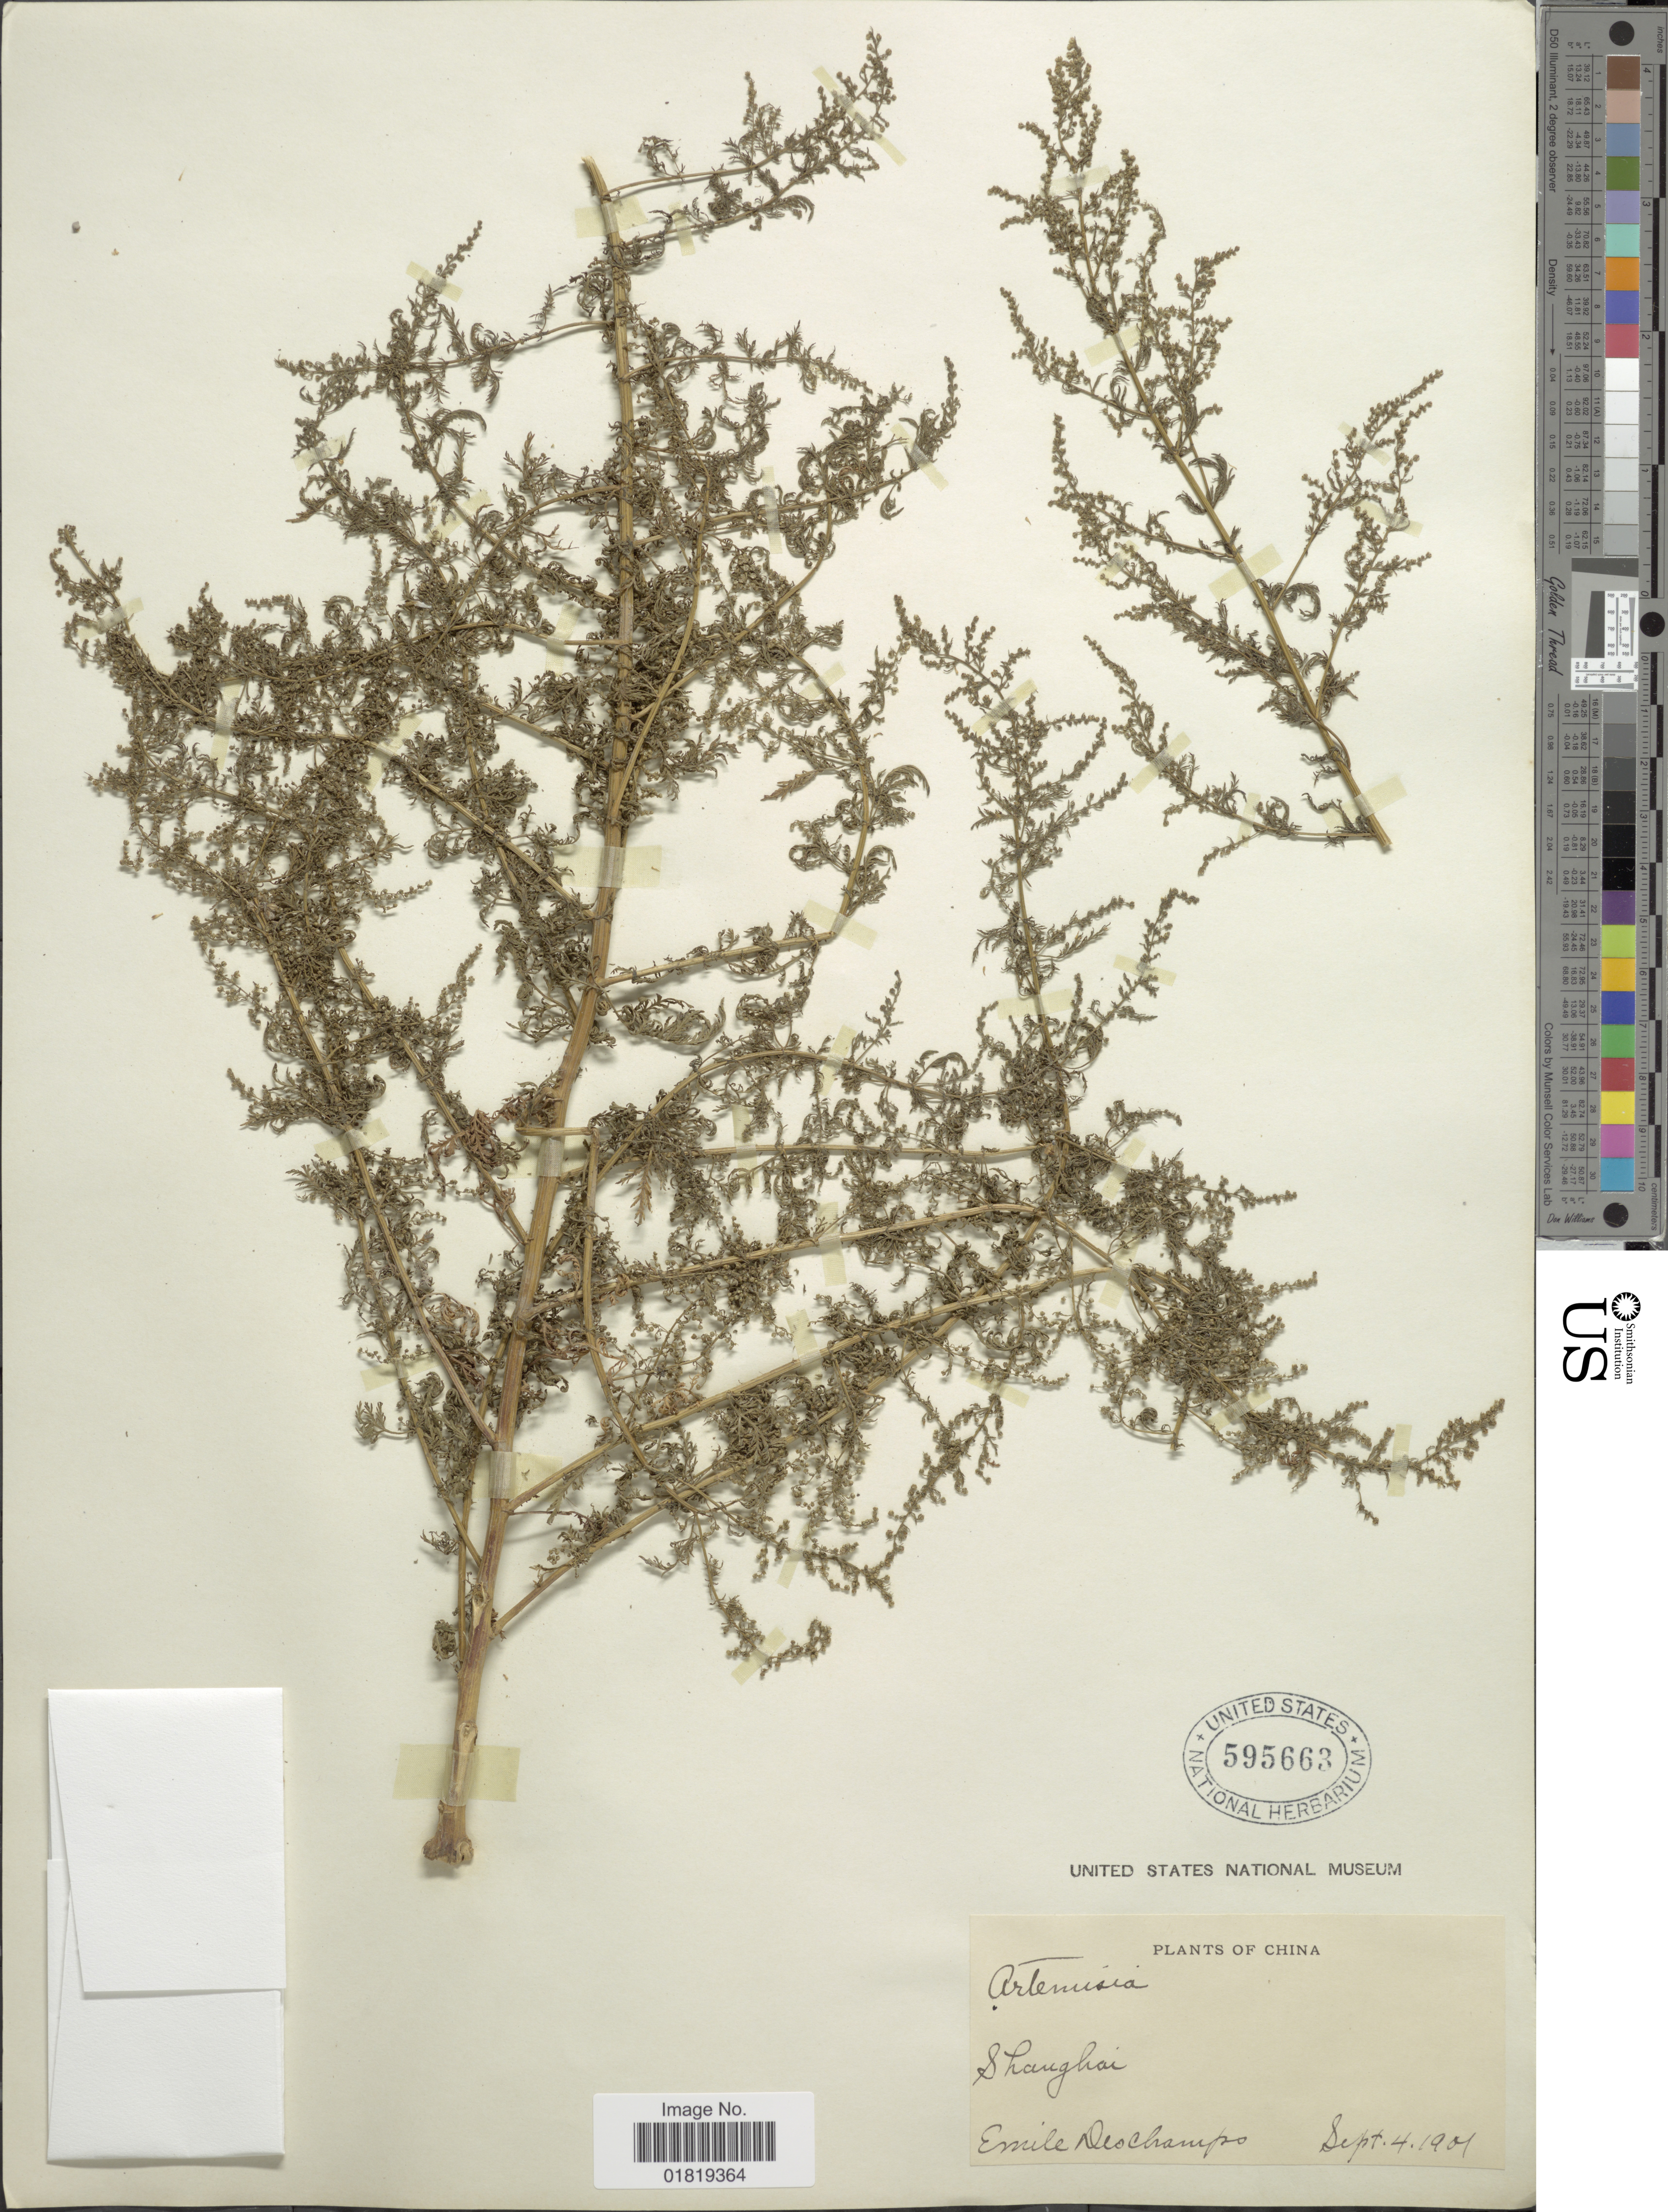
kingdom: Plantae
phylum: Tracheophyta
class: Magnoliopsida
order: Asterales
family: Asteraceae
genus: Artemisia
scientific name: Artemisia sp.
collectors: E. Deschamps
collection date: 1901-09-04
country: China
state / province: Shanghai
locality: Shanghai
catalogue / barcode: US 595663